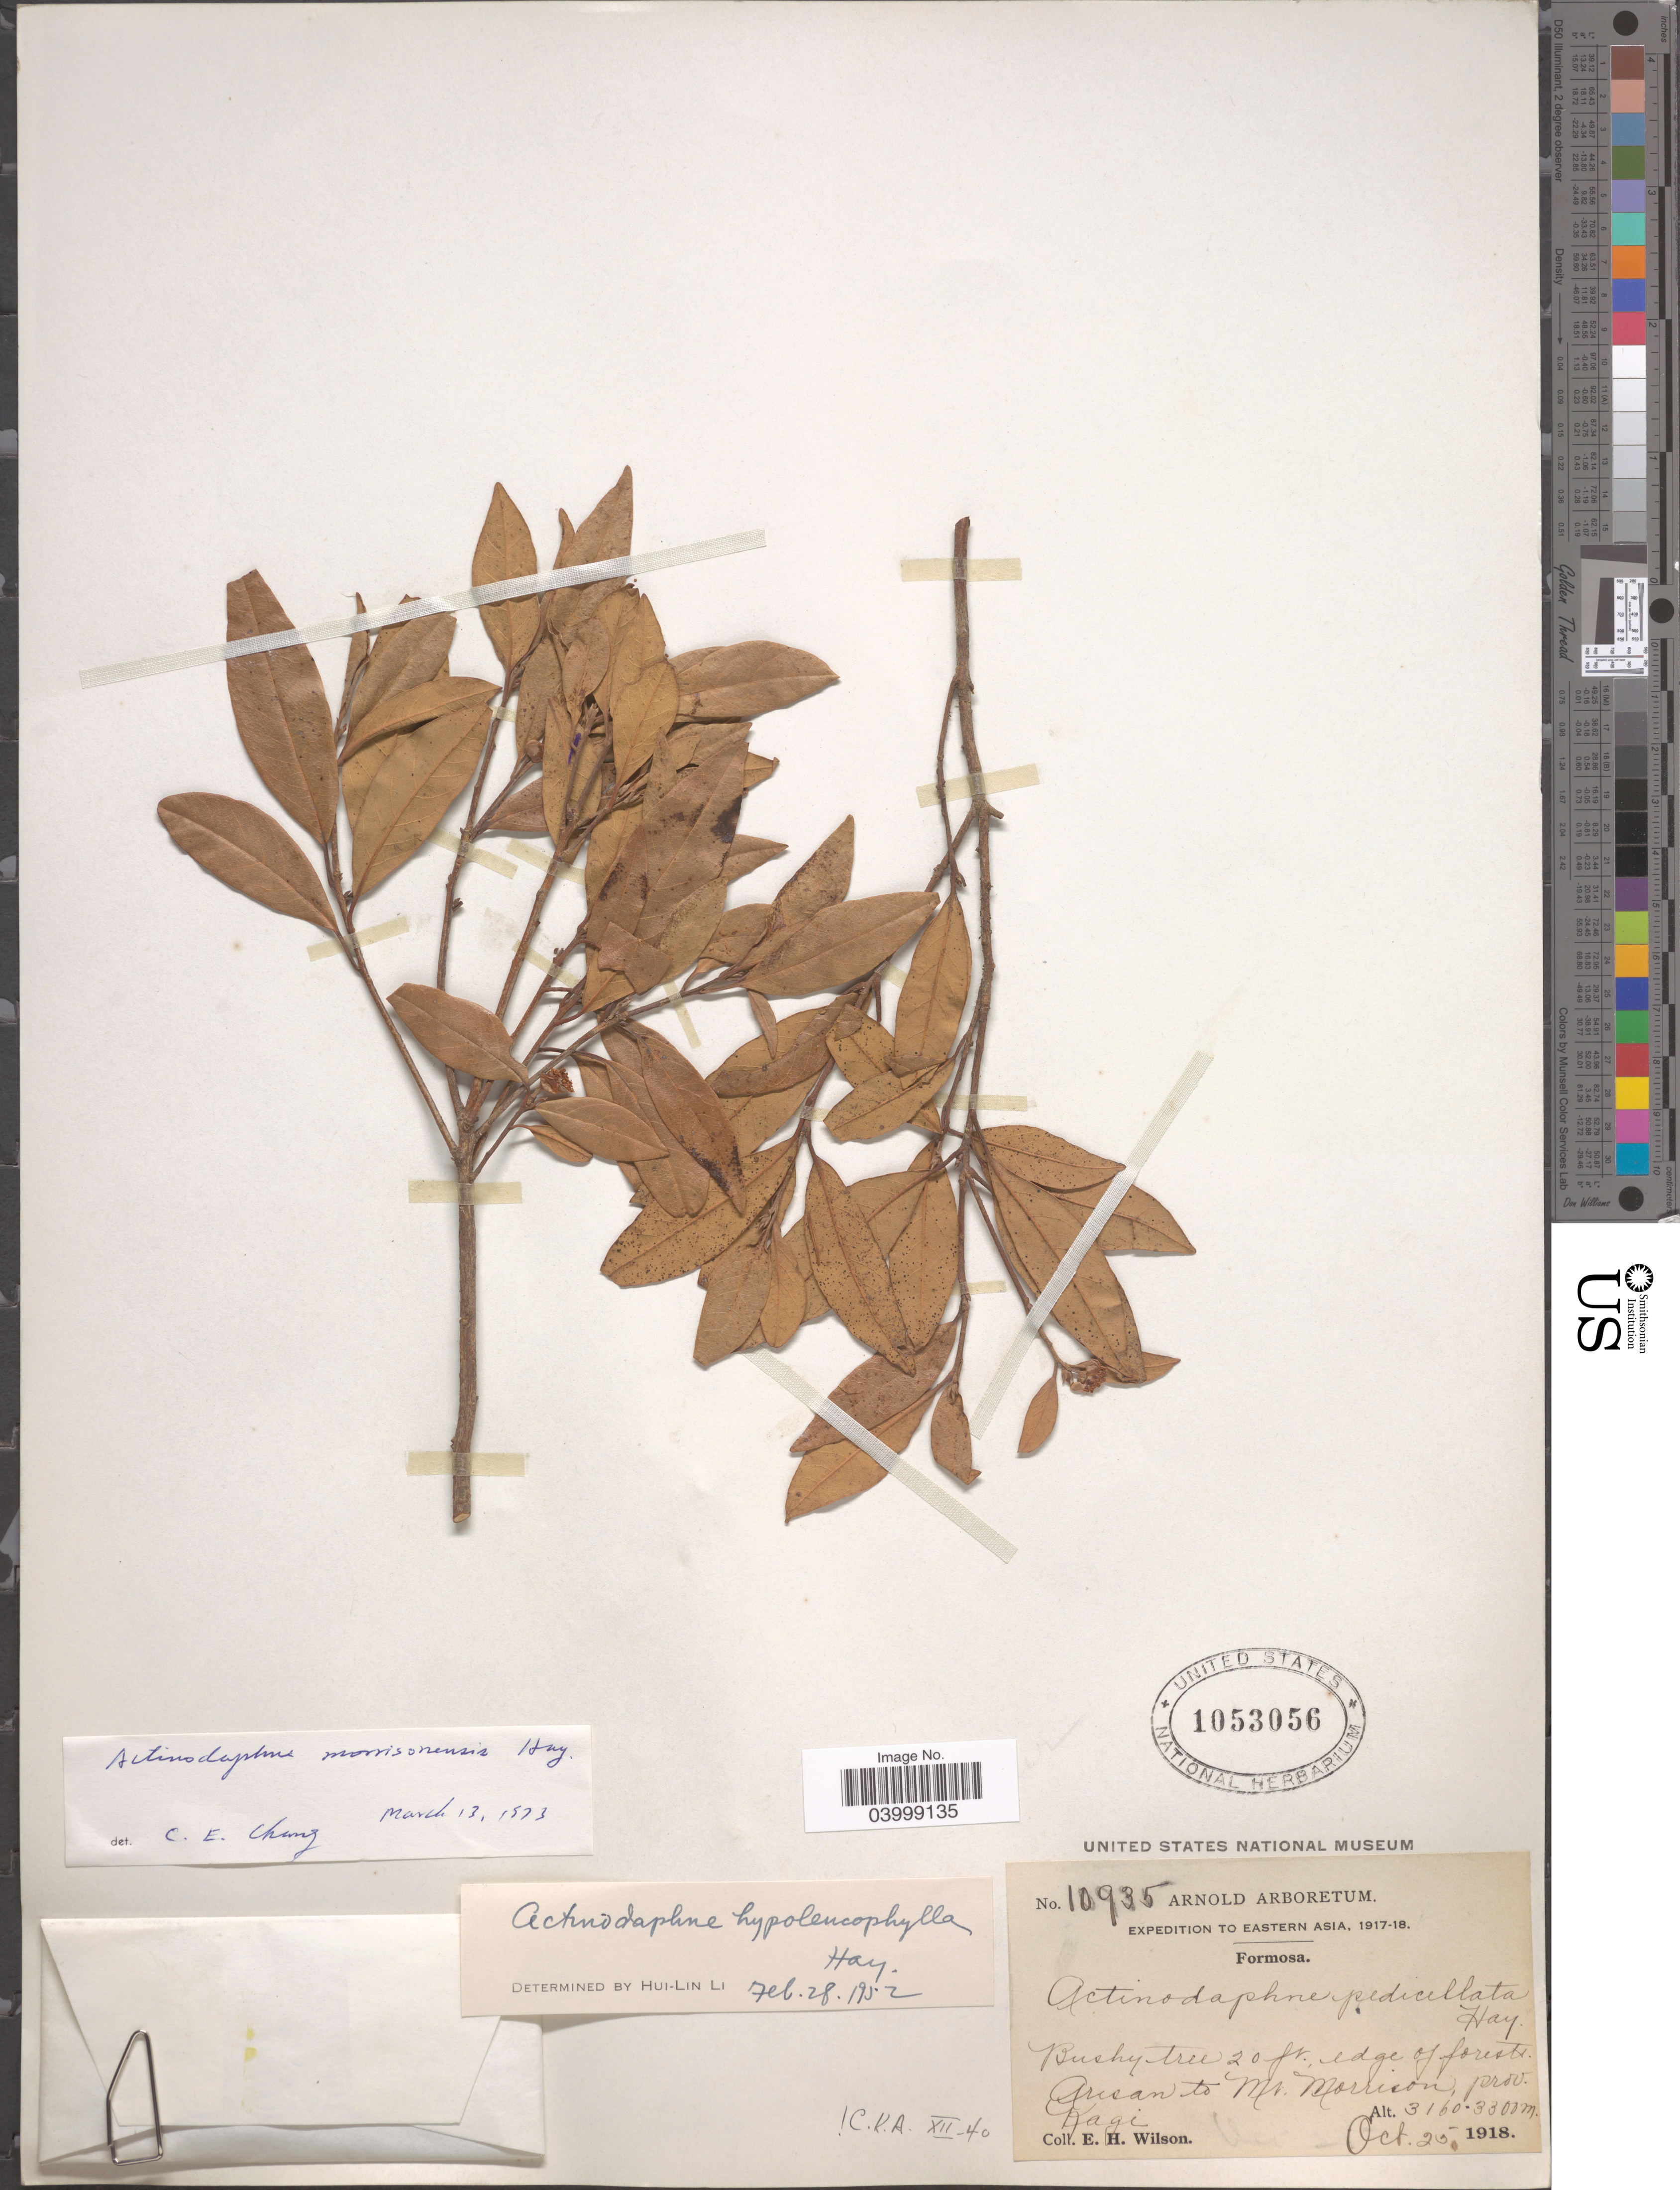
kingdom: Plantae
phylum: Tracheophyta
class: Magnoliopsida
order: Laurales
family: Lauraceae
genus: Actinodaphne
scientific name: Actinodaphne hypoleucophylla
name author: Hayata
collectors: E. Wilson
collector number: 10935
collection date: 1918-10-25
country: Taiwan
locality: Eastern Asia. Formosa. Edge of forests. Arisan to Mt. Morrison, Prov. Kagi.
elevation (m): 3160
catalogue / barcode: US 1053056